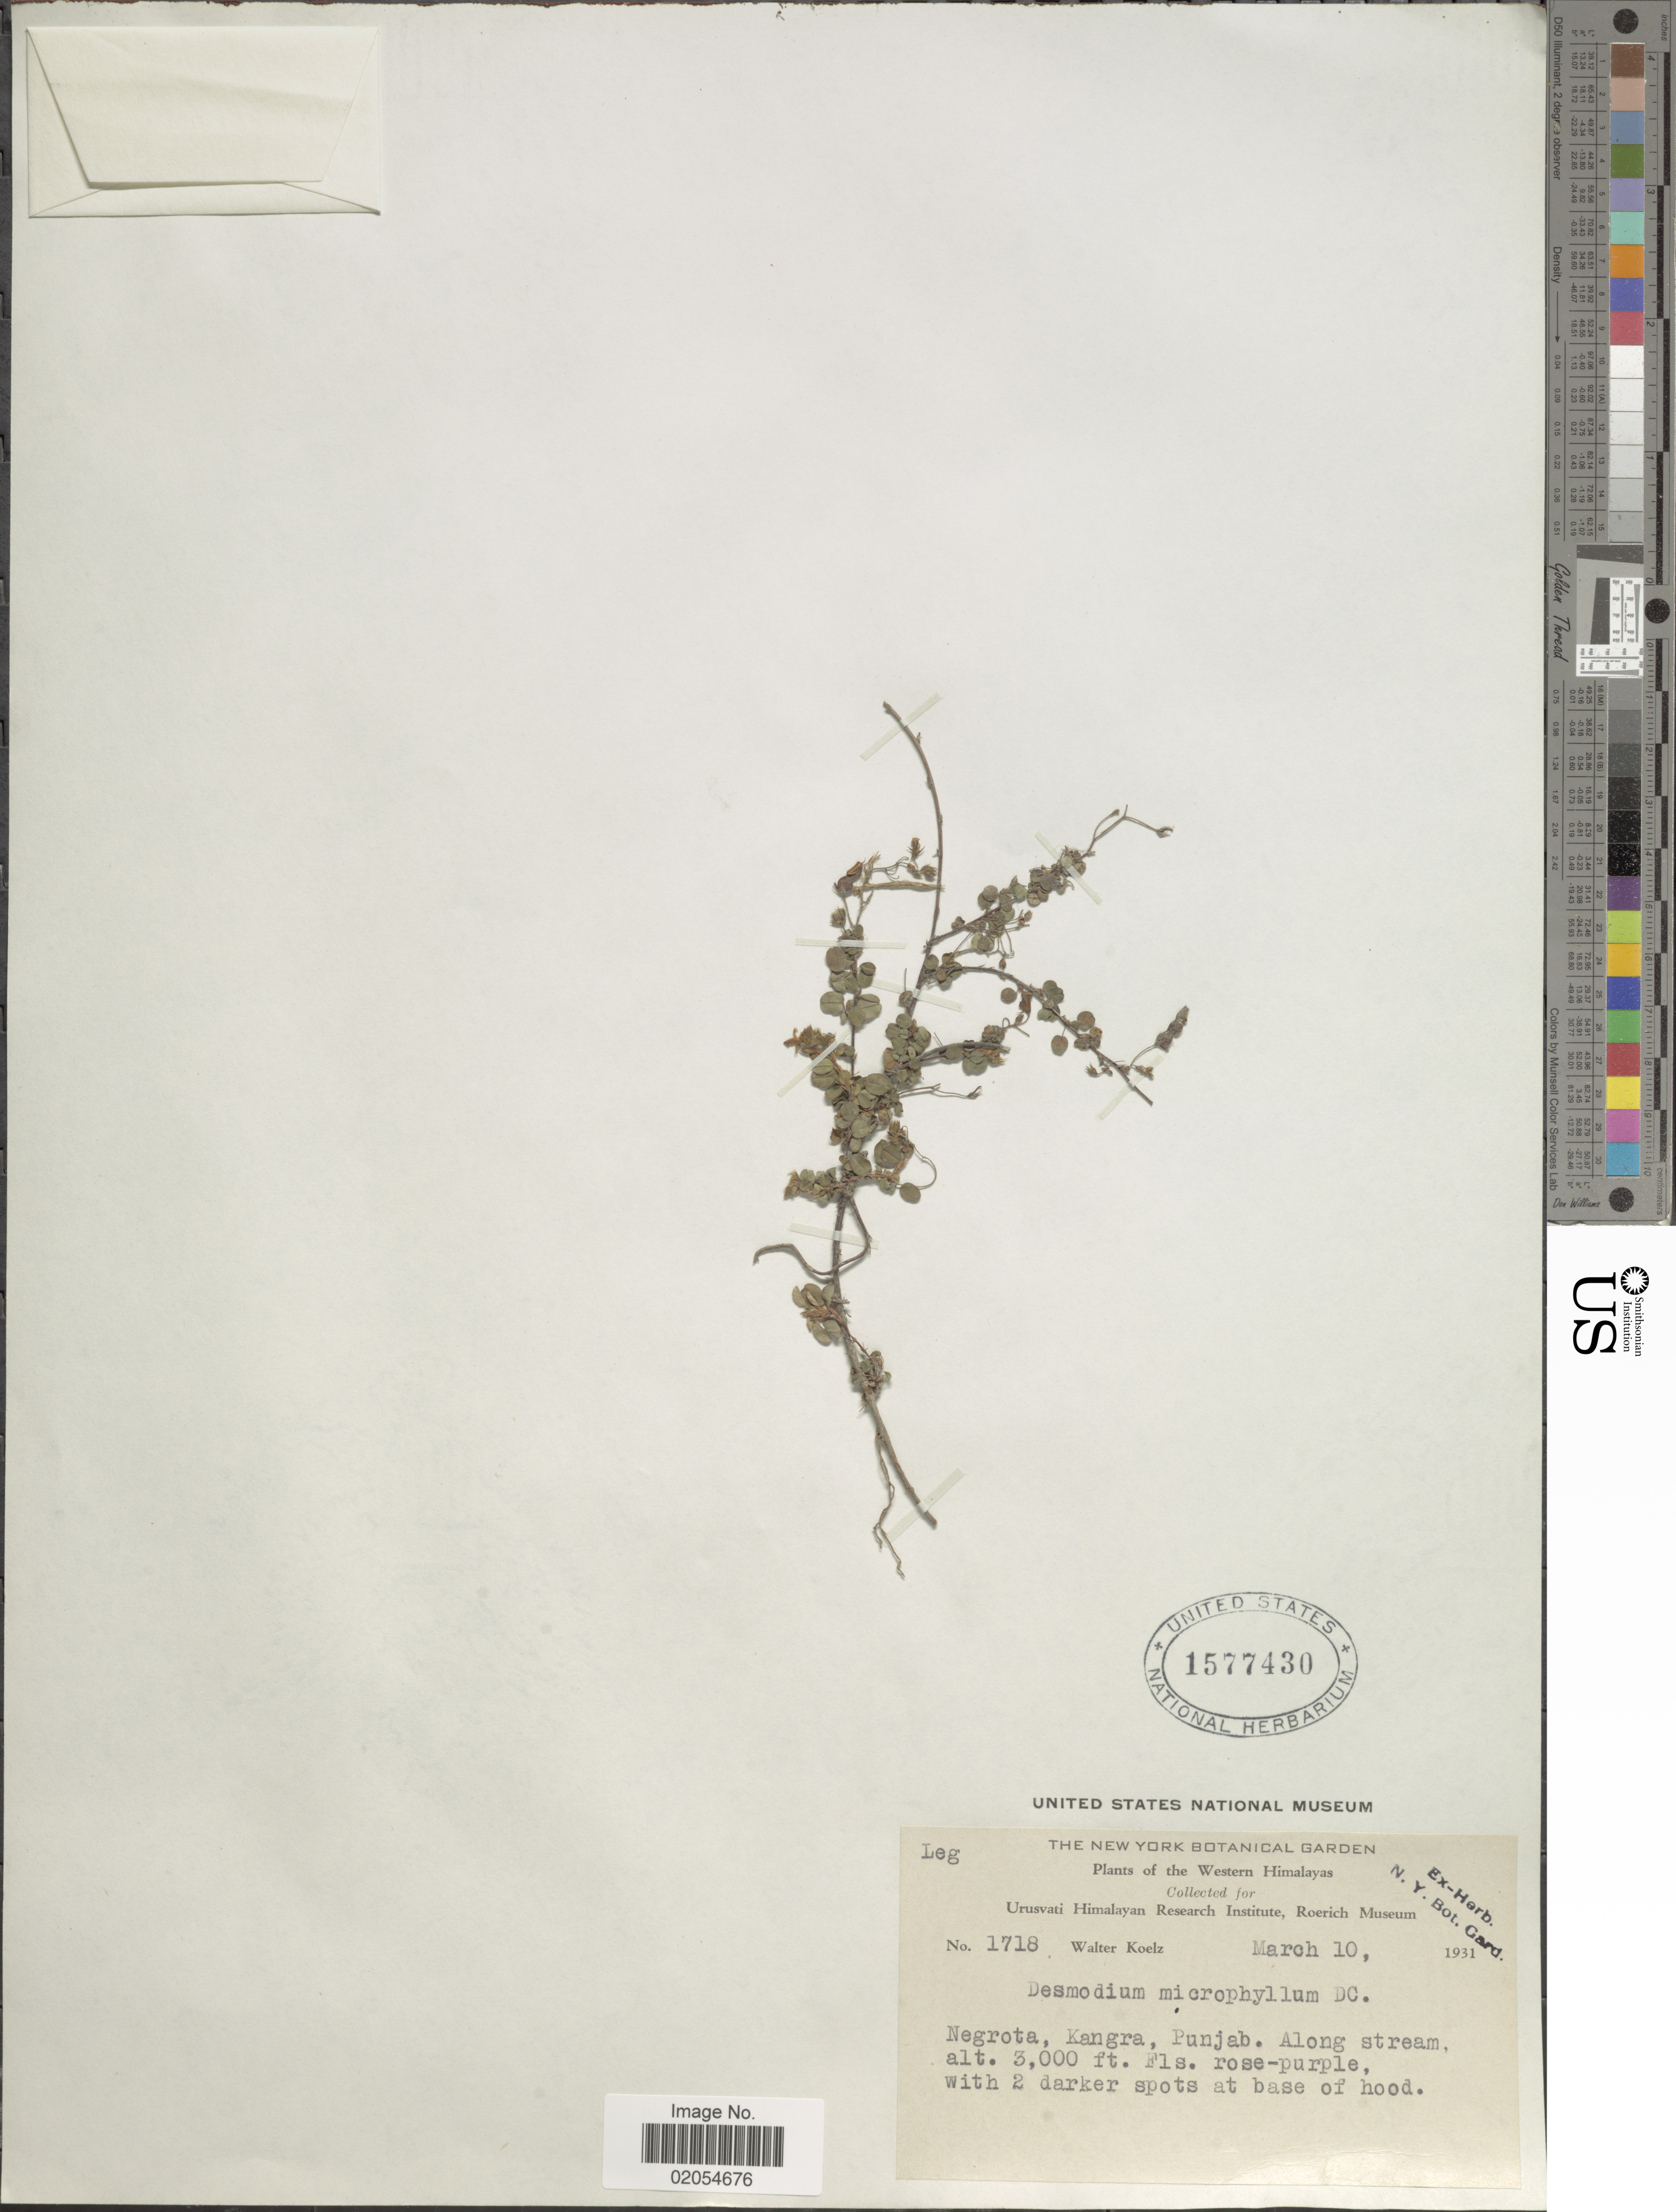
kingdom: Plantae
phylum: Tracheophyta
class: Magnoliopsida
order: Fabales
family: Fabaceae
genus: Leptodesmia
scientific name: Leptodesmia microphylla var. microphylla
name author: (Thunb.) H. Ohashi & K. Ohashi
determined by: Strong, Mark T., (BOT), Smithsonian Institution - National Museum of Natural History (UNITED STATES)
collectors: W. N. Koelz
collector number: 1718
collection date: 1931-03-10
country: India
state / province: Punjab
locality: Western Himalayas. Negrota, Kangra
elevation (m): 914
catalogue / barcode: US 1577430